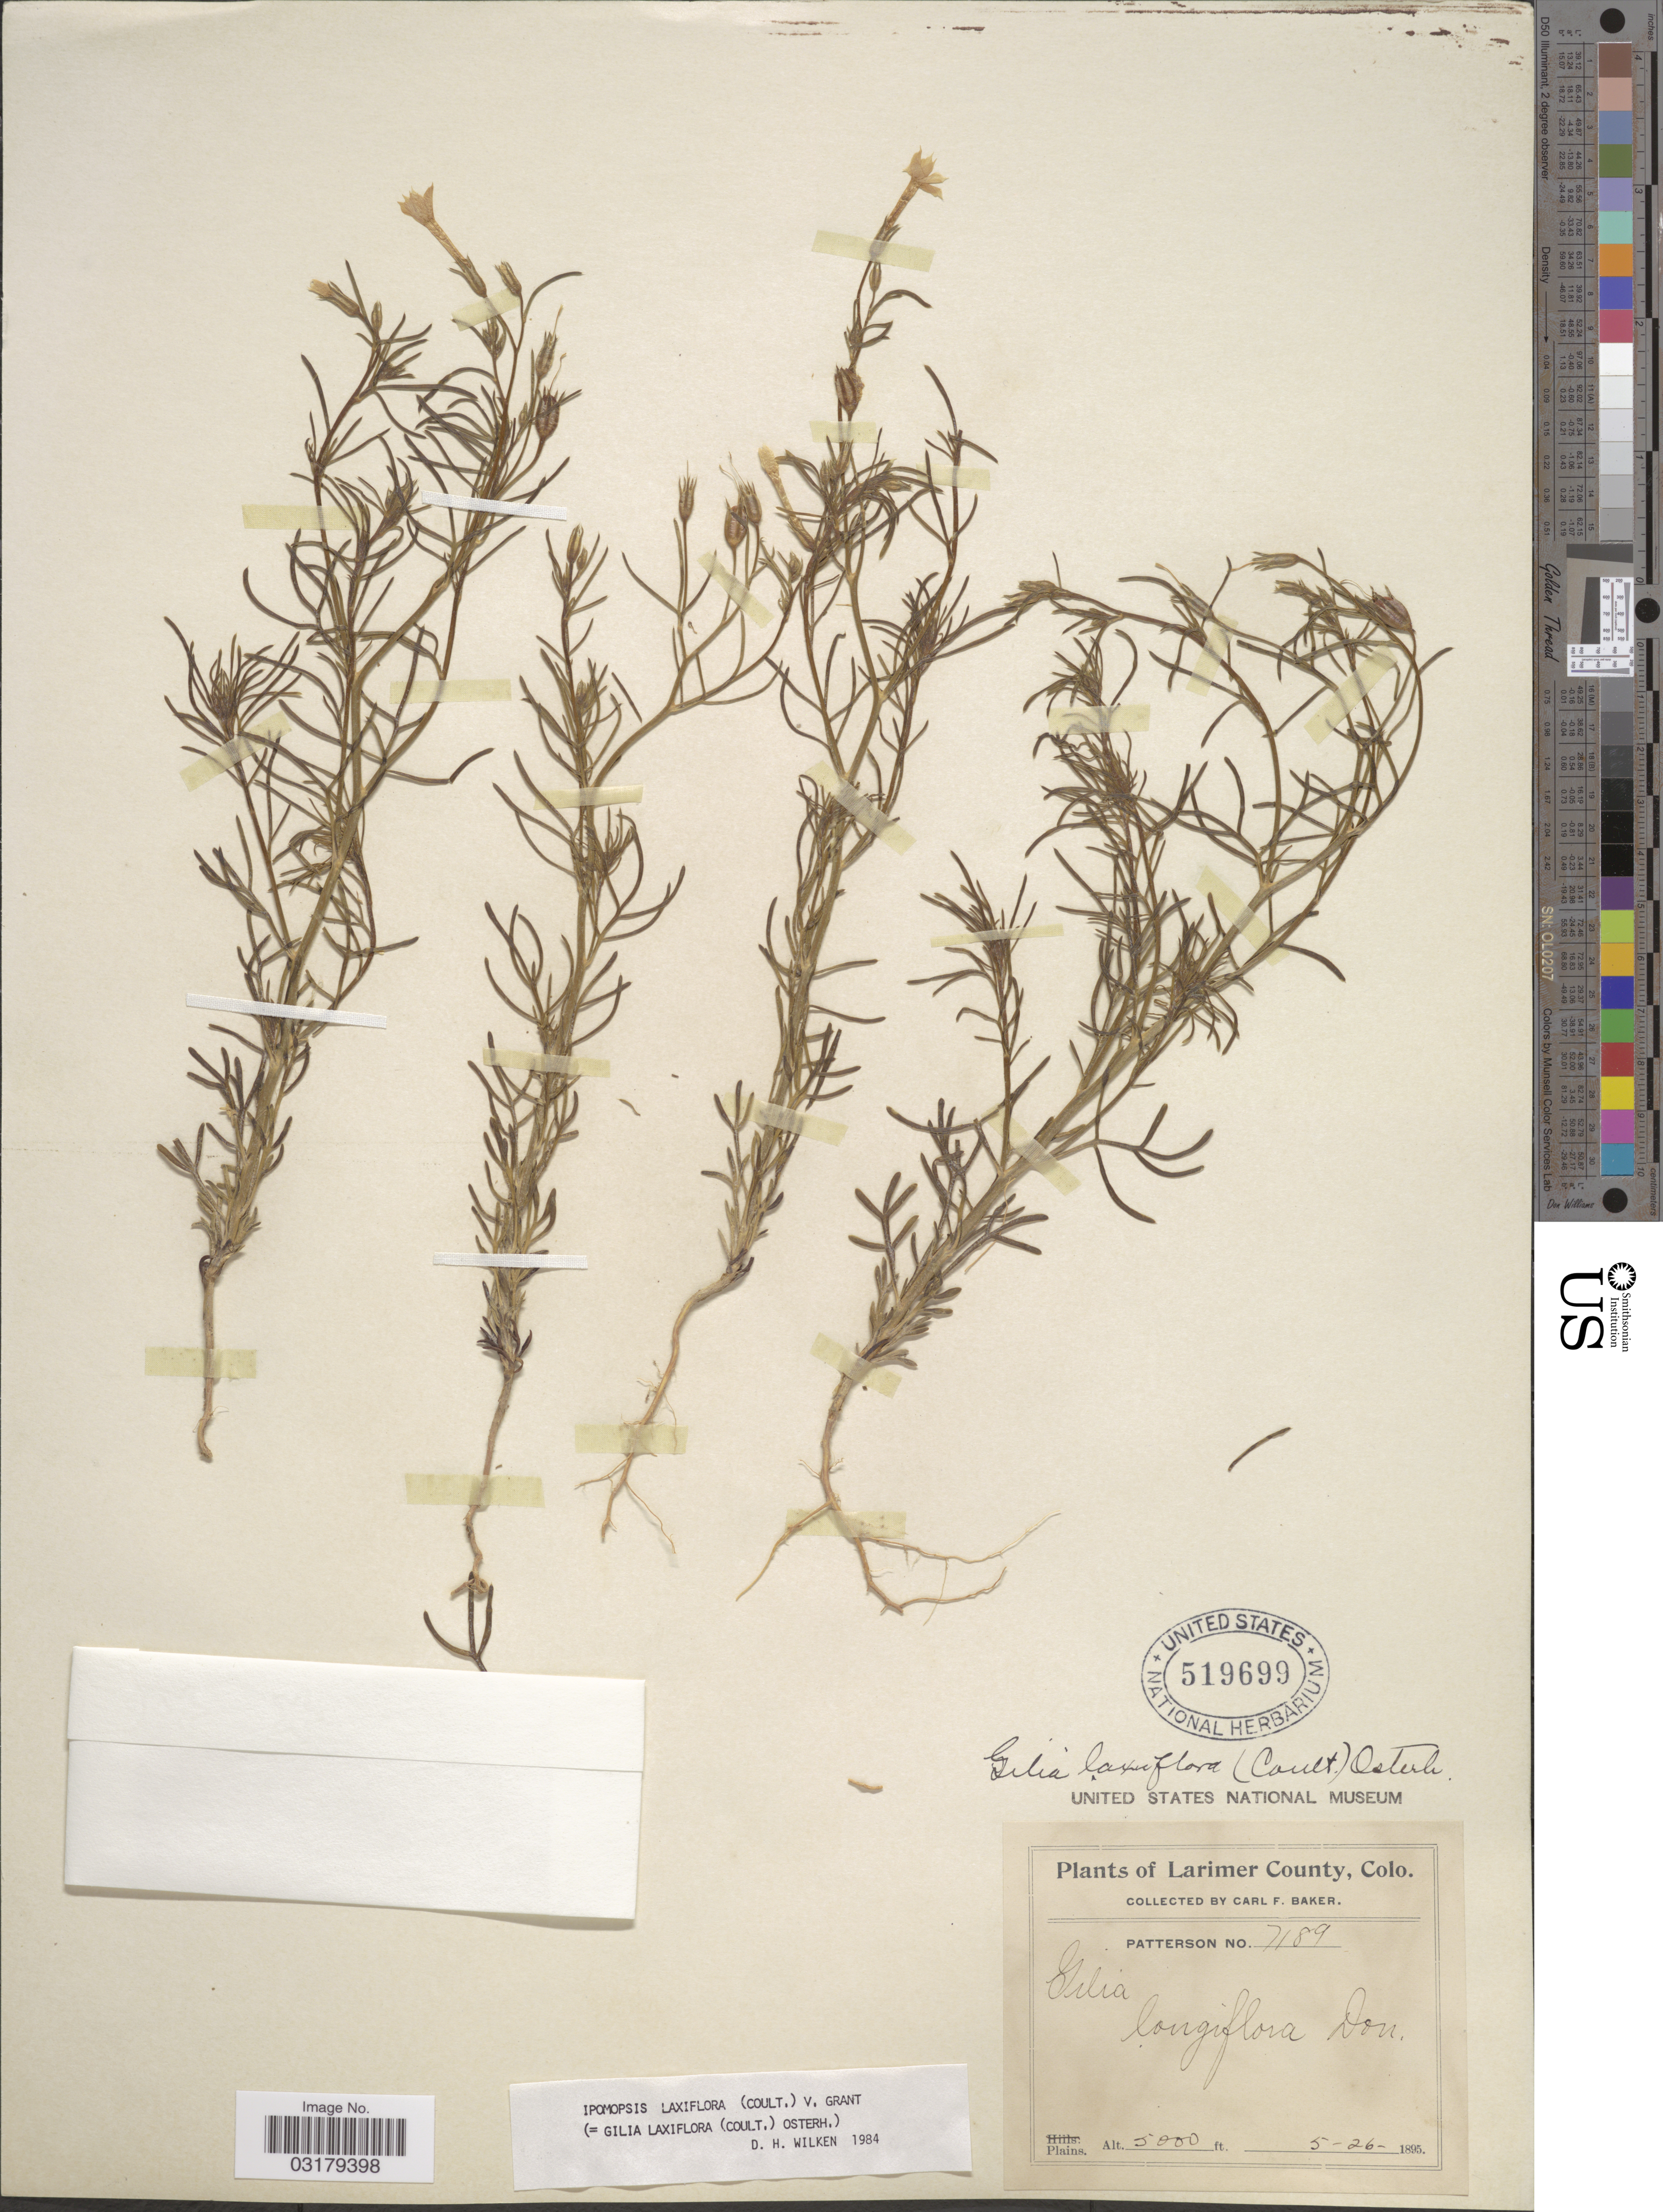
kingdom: Plantae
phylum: Tracheophyta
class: Magnoliopsida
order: Ericales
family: Polemoniaceae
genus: Ipomopsis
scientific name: Ipomopsis laxiflora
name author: (J.M. Coult.) V.E. Grant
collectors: C. F. Baker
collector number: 7189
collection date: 1895-05-26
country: United States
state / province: Colorado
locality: Larimer County. Plains.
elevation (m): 1524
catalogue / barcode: US 519699